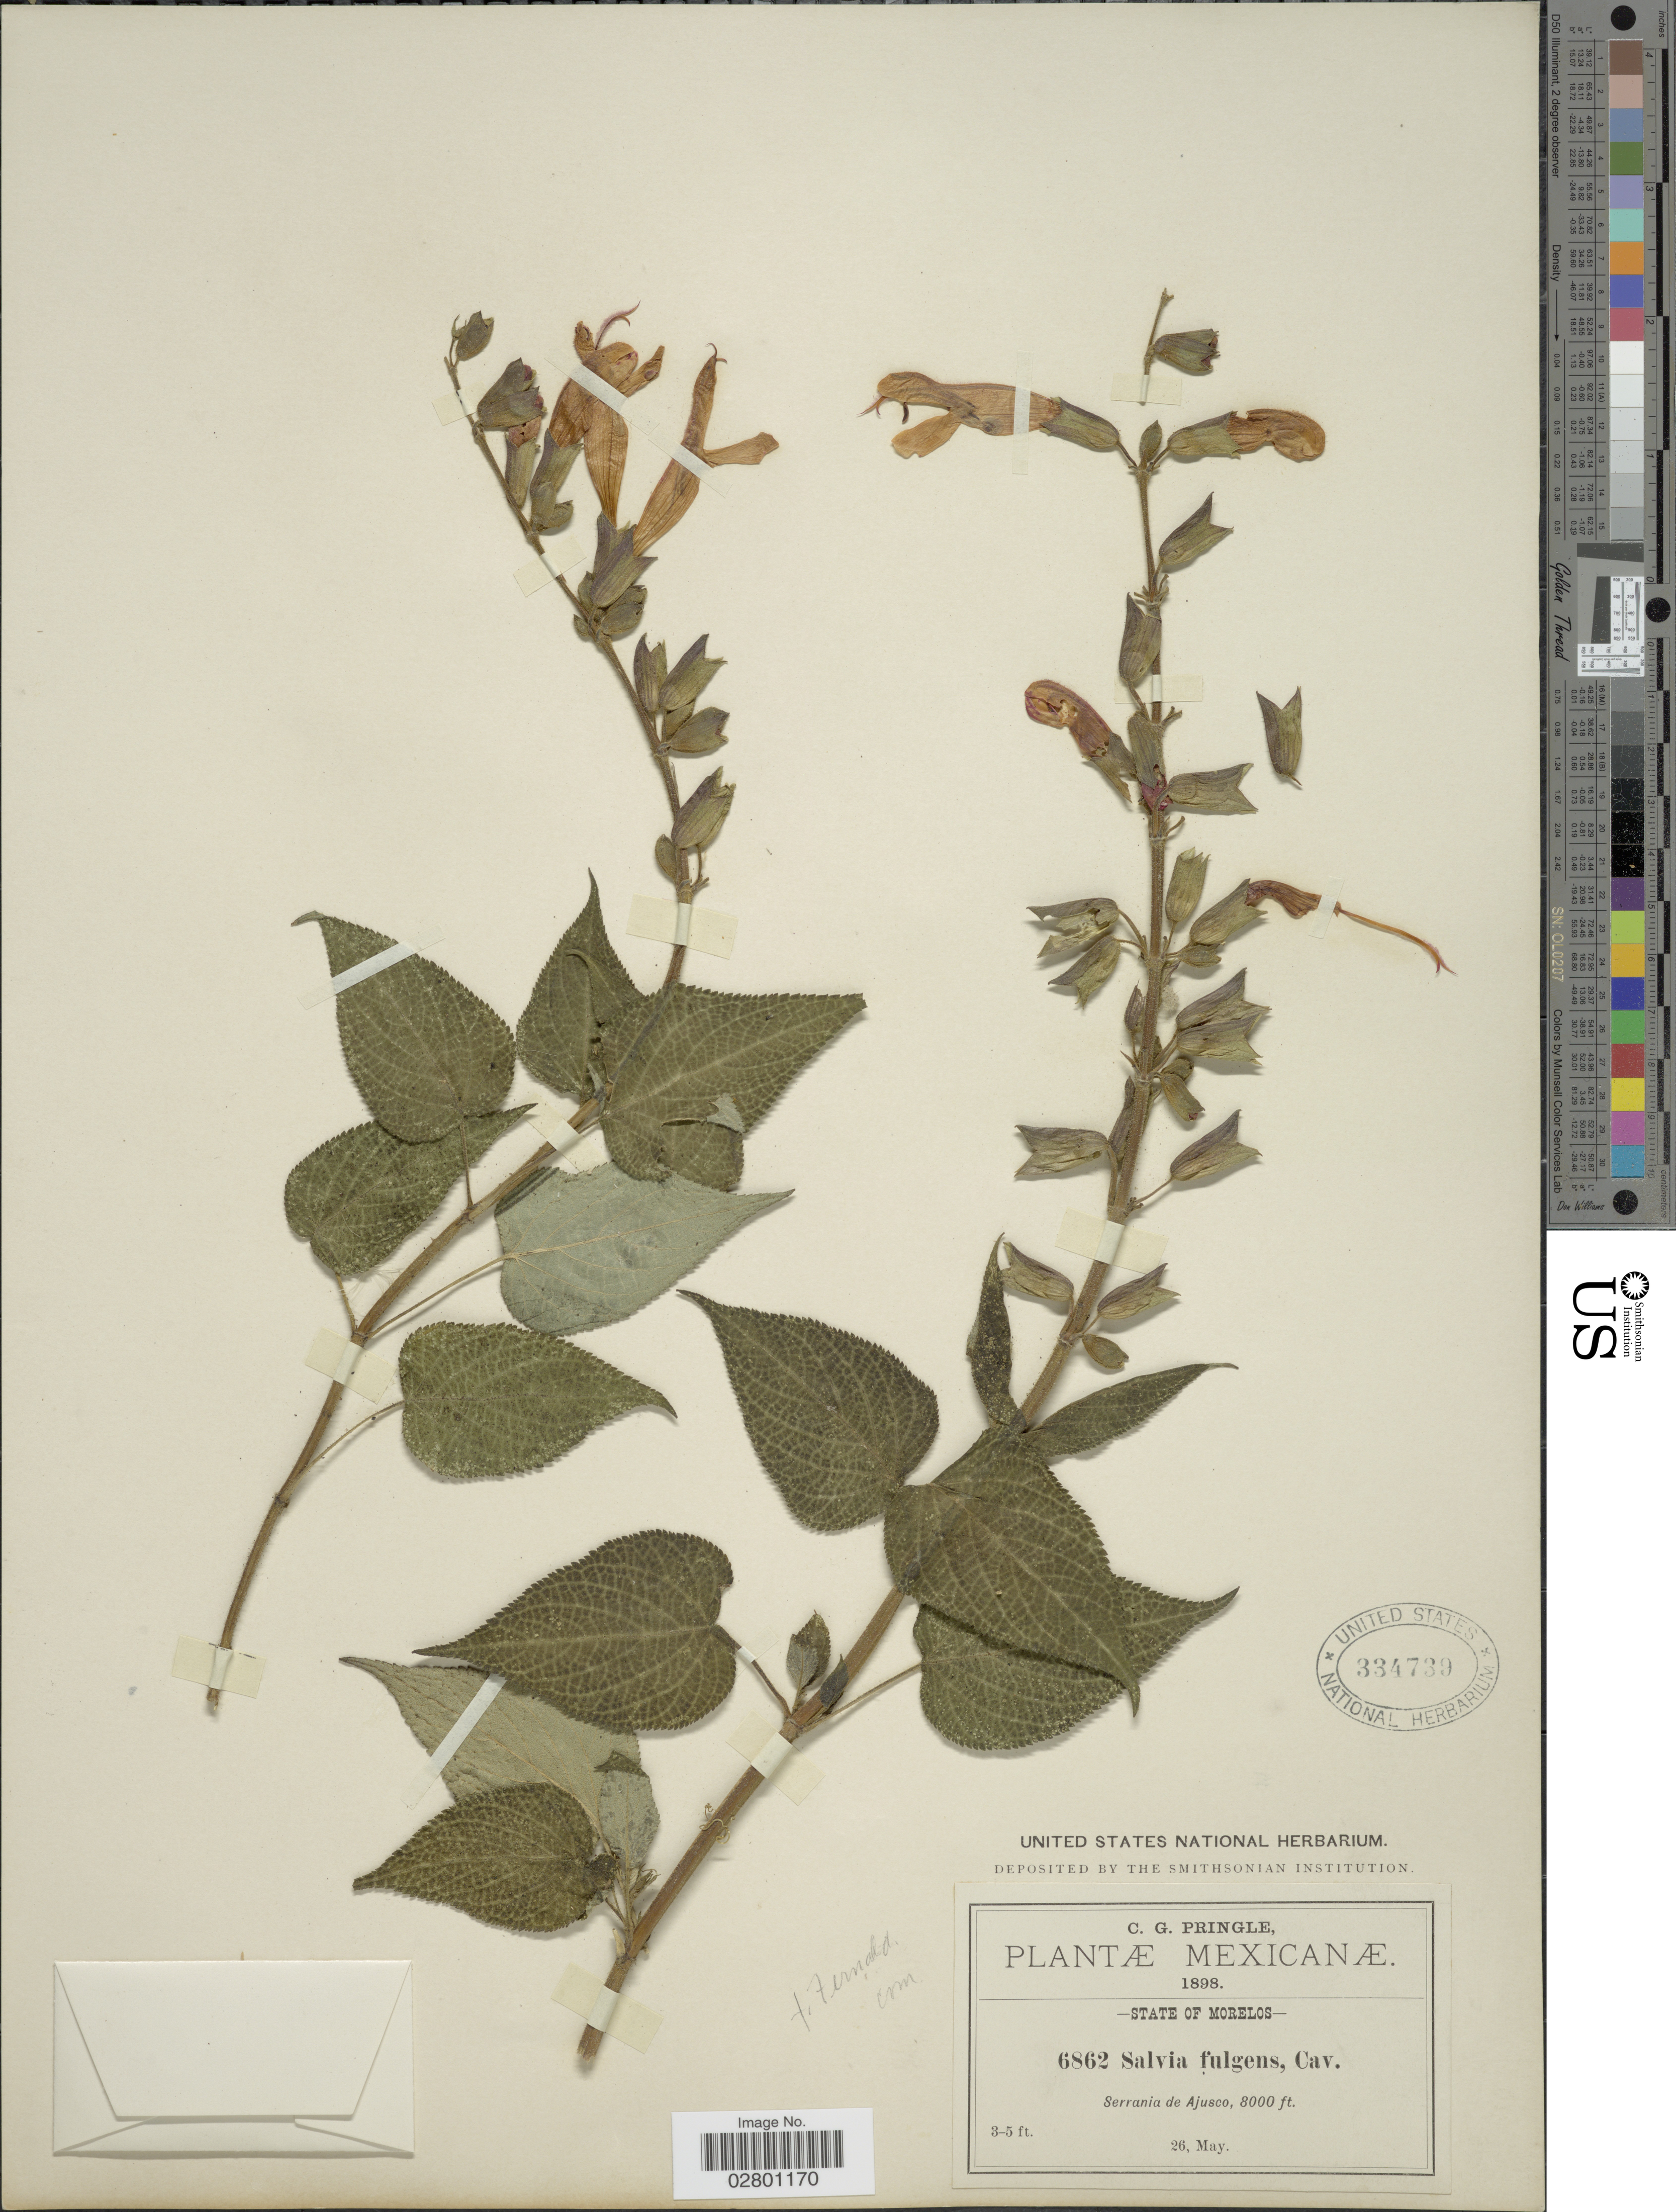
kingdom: Plantae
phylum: Tracheophyta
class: Magnoliopsida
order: Lamiales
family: Lamiaceae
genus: Salvia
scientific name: Salvia fulgens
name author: Cav.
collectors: C. G. Pringle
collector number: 6862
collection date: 1898-05-26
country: Mexico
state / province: Morelos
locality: Serrania de Ajusco.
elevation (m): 2438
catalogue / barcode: US 334739